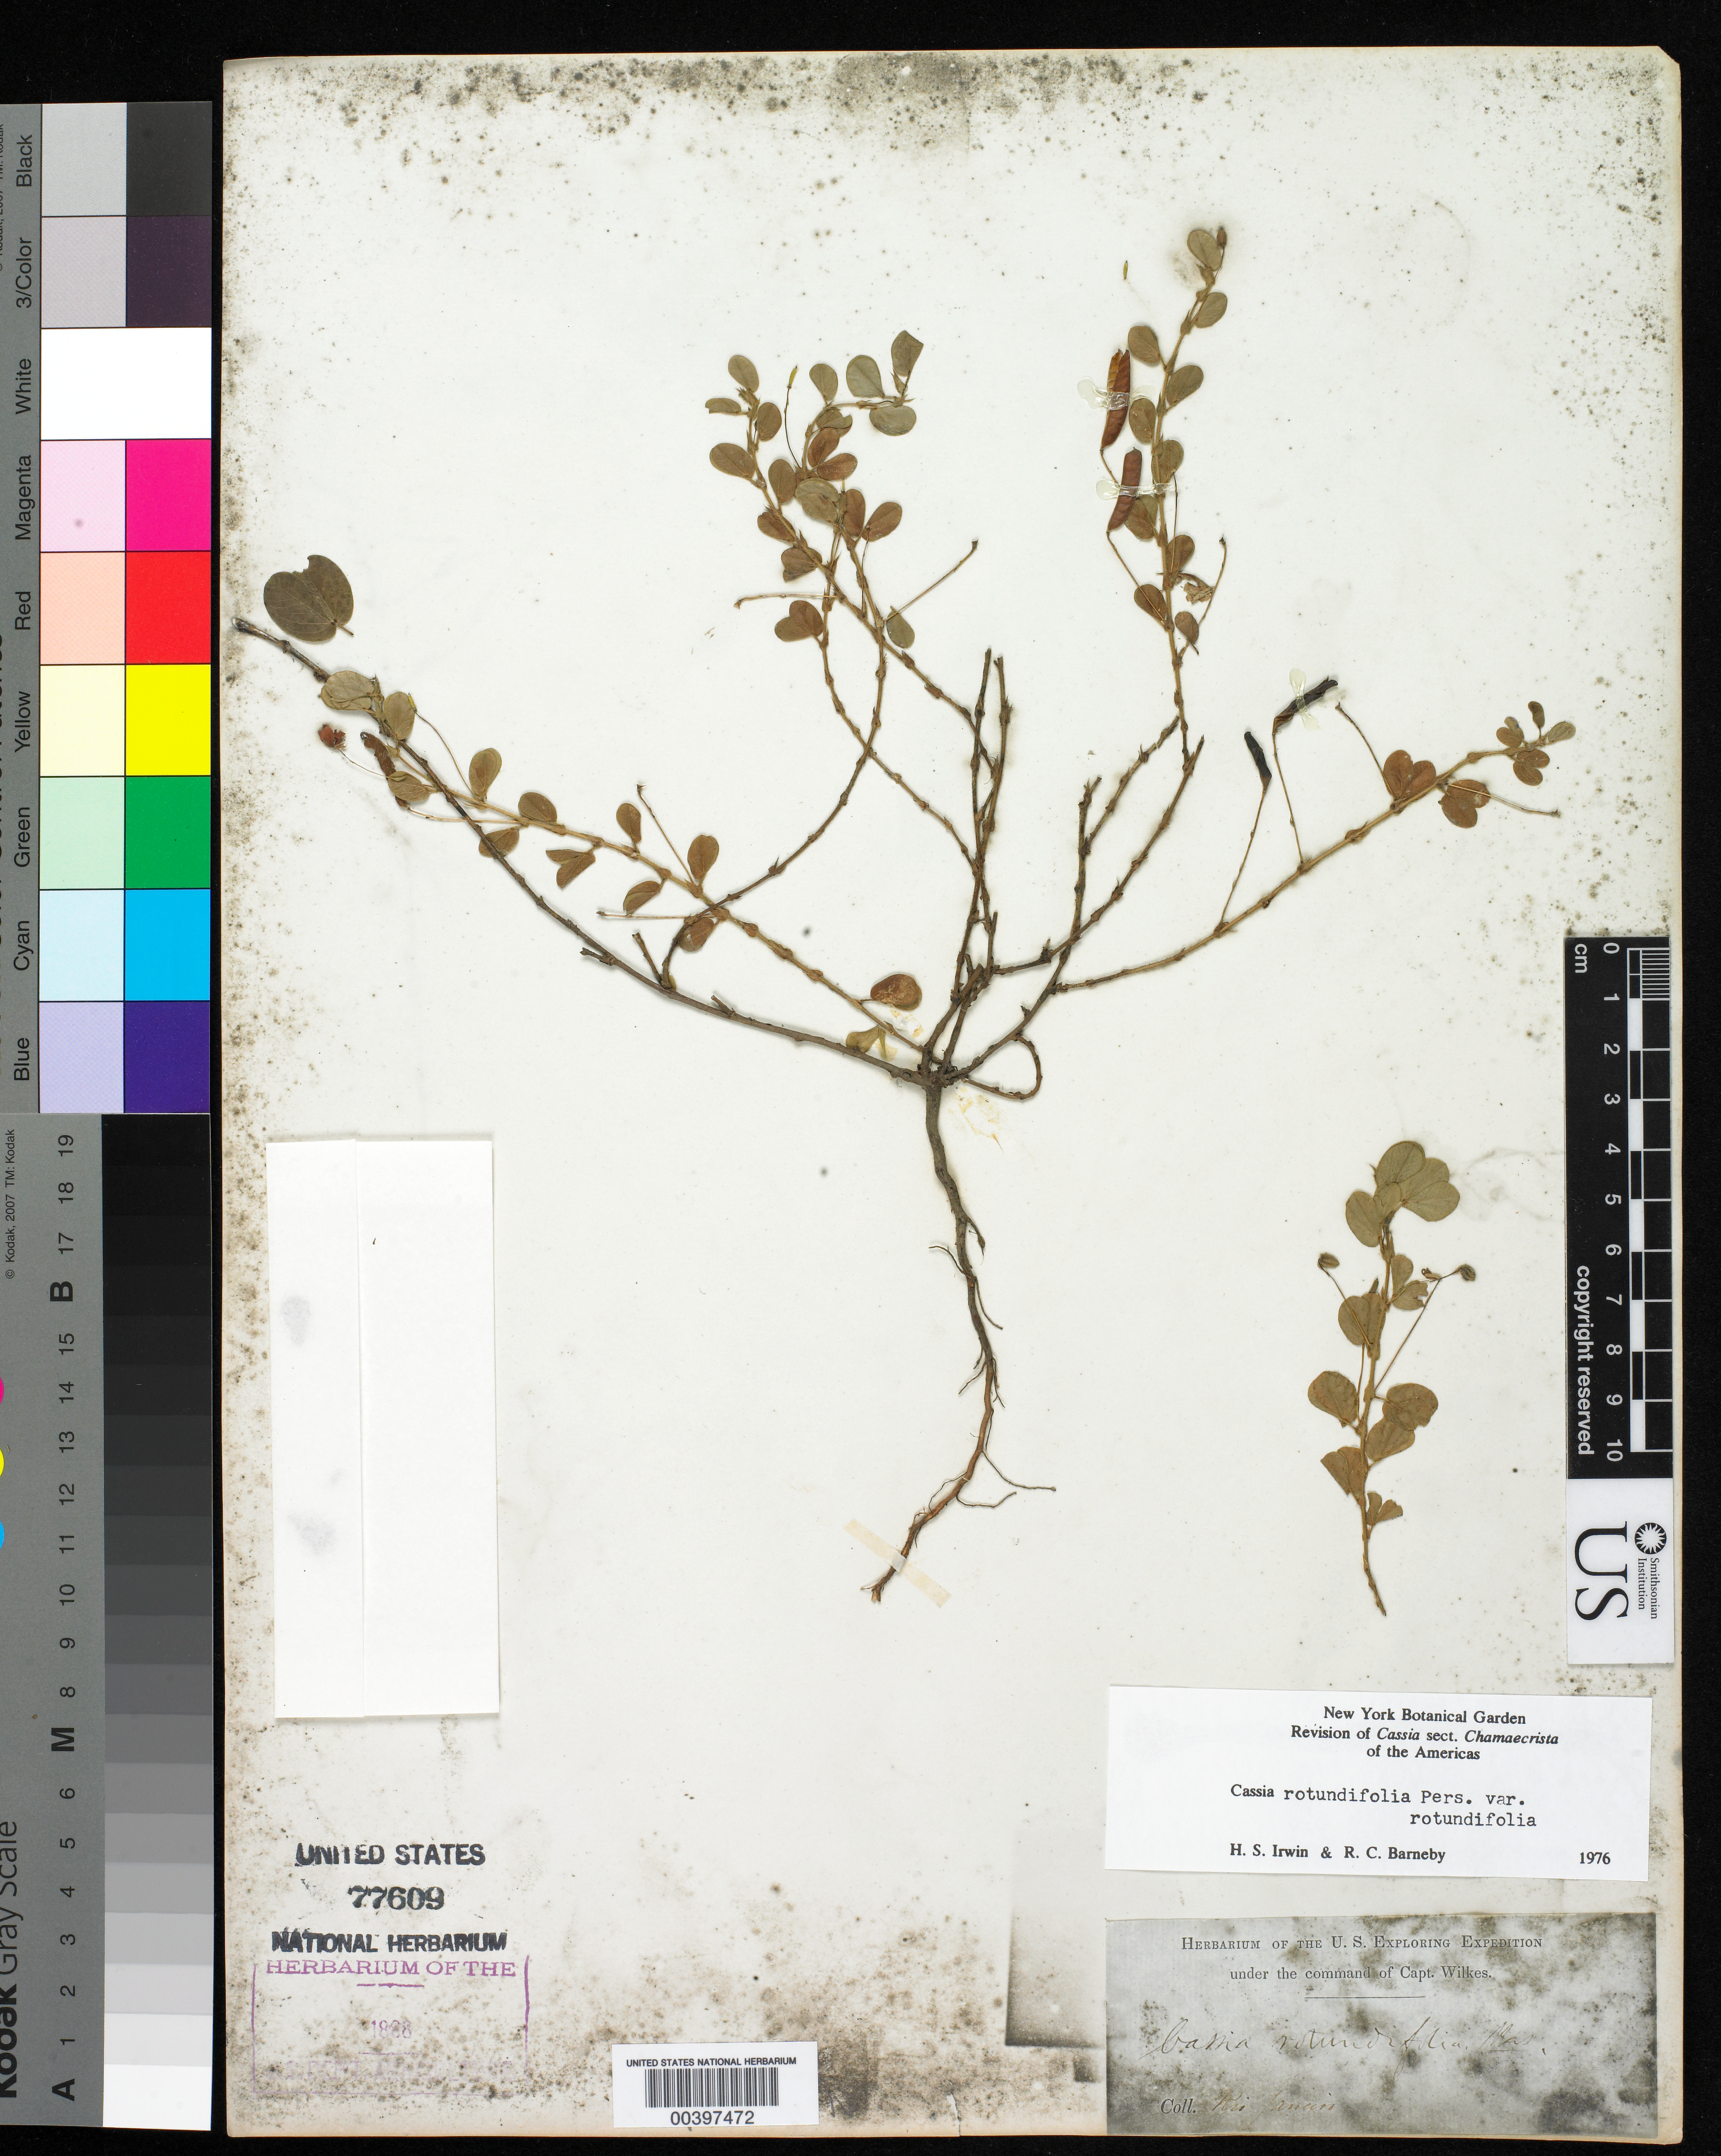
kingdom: Plantae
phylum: Tracheophyta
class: Magnoliopsida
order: Fabales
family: Fabaceae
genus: Chamaecrista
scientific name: Chamaecrista rotundifolia var. rotundifolia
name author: (Pers.) Greene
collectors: Wilkes Explor. Exped.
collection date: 1838/1842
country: Brazil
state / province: Rio de Janeiro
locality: Rio janeiro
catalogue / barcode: US 77609